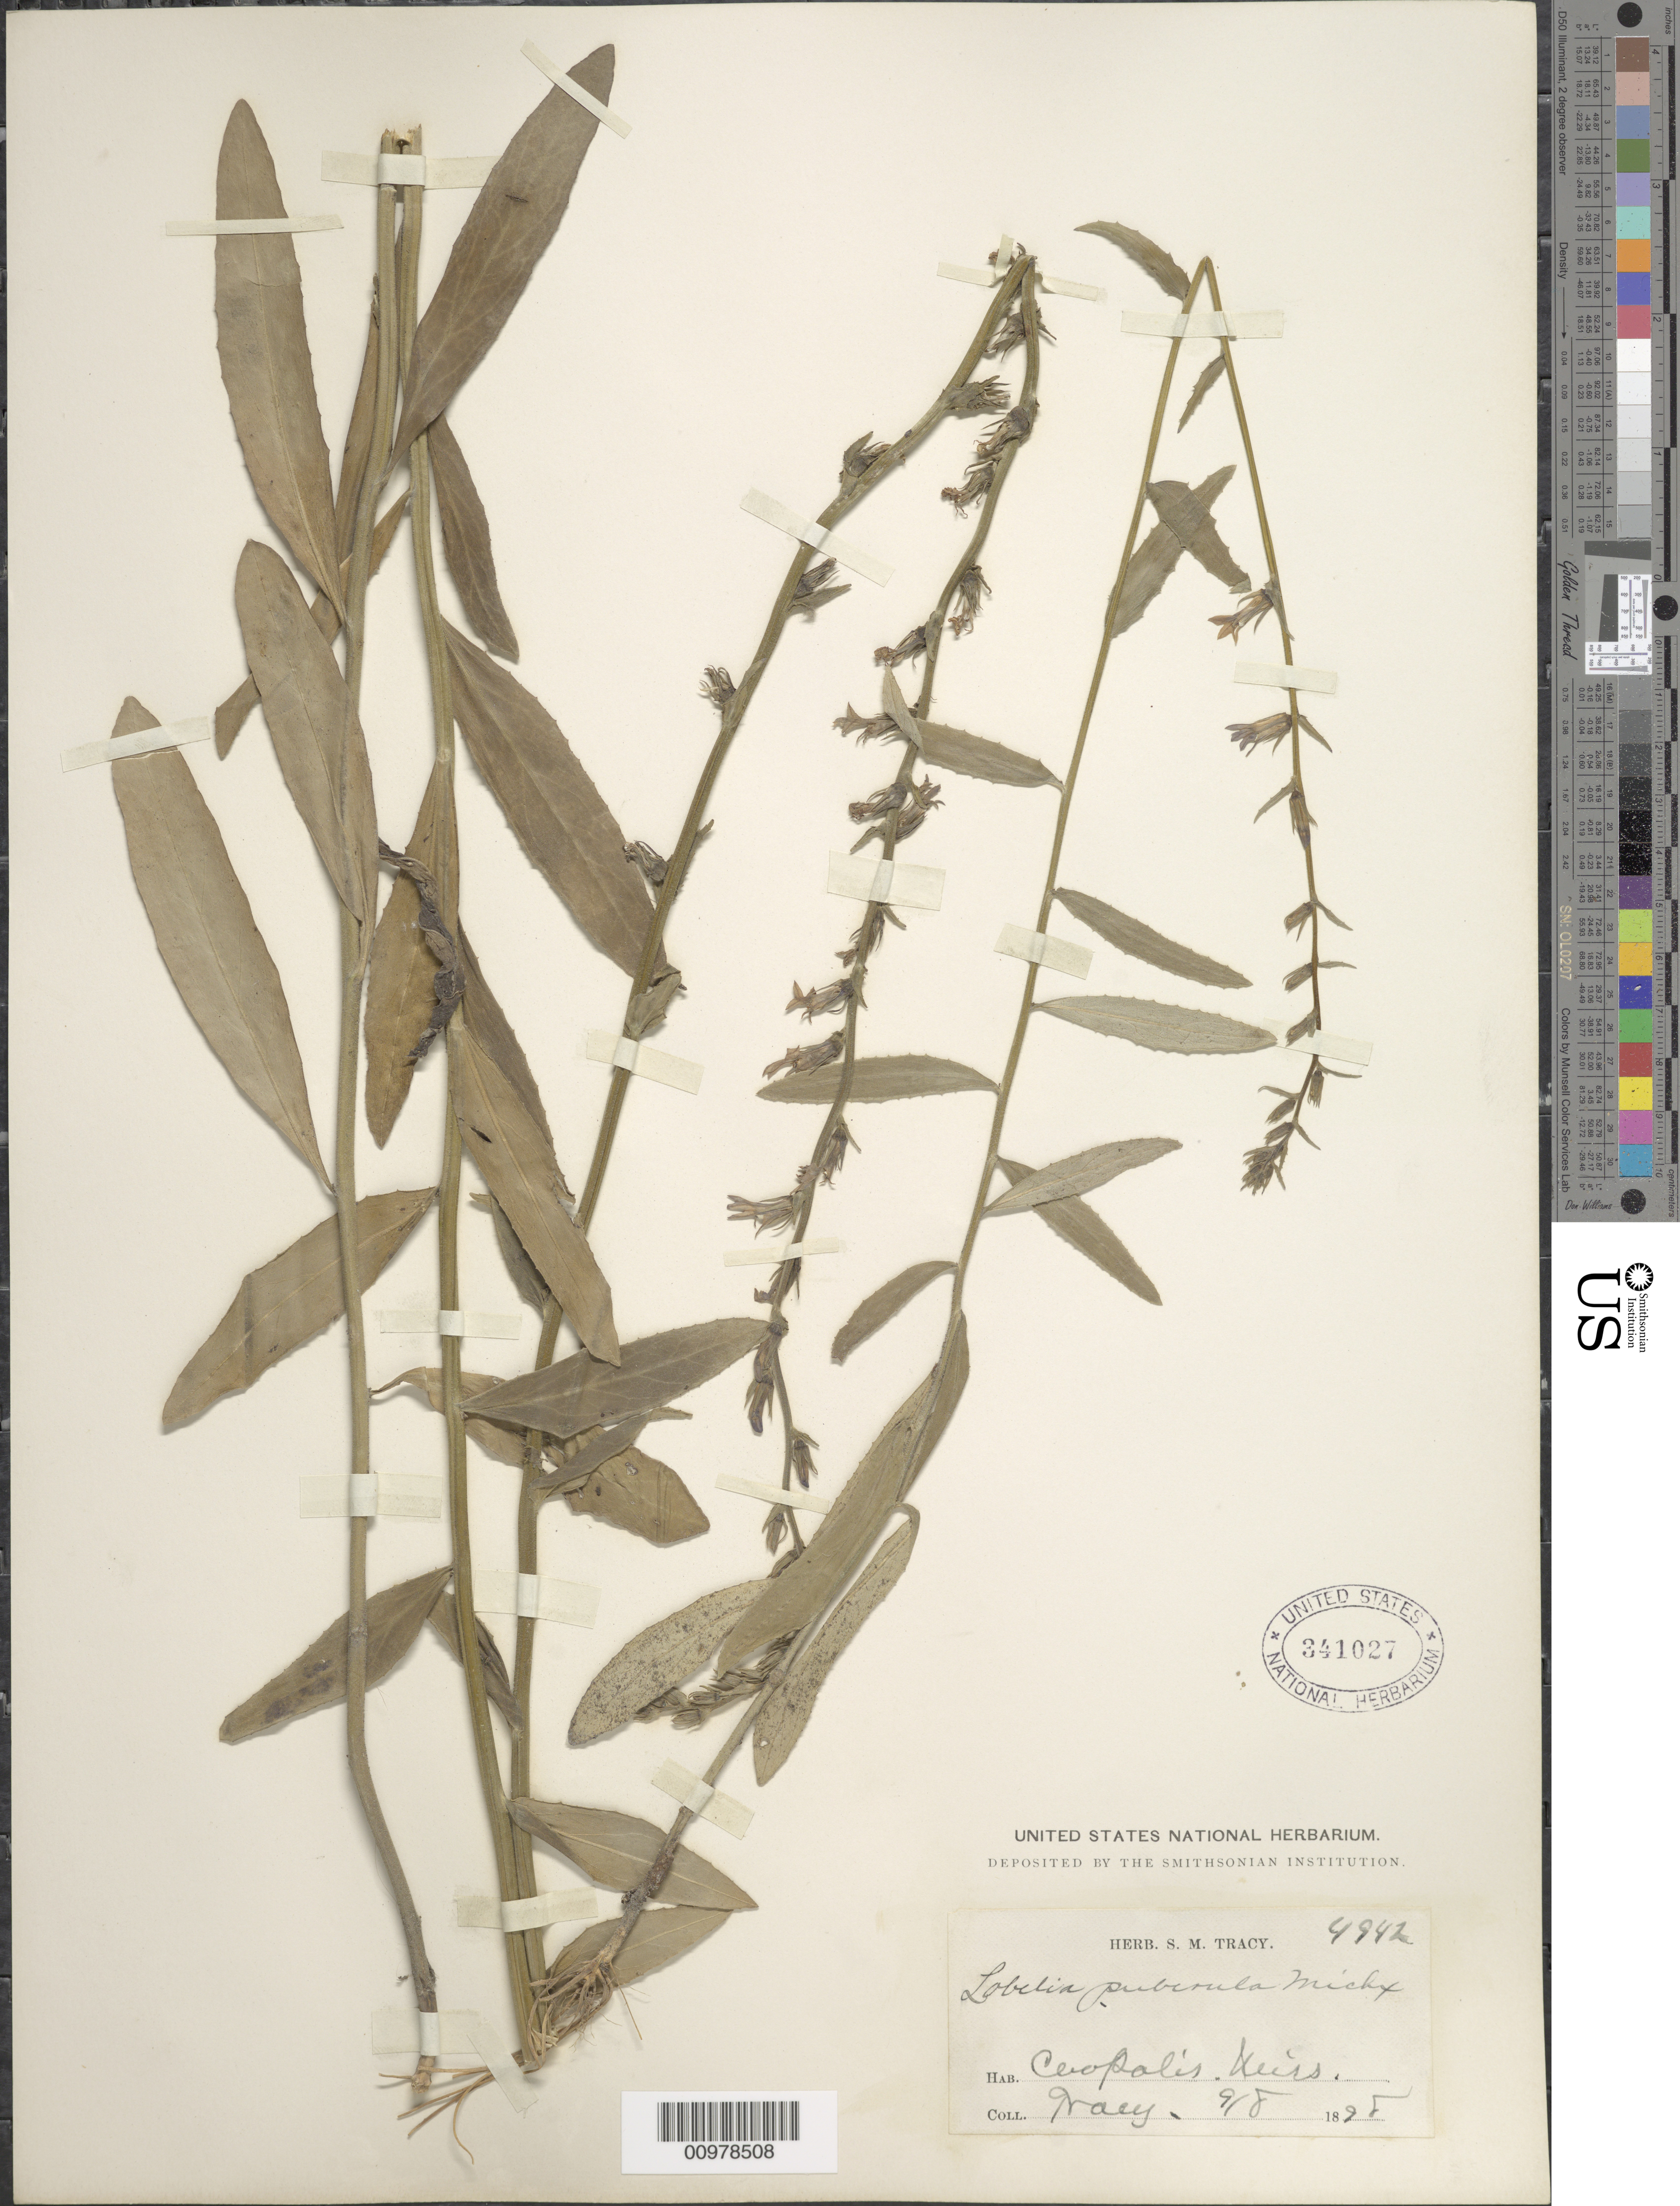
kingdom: Plantae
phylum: Tracheophyta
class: Magnoliopsida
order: Asterales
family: Campanulaceae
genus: Lobelia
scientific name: Lobelia puberula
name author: Michx.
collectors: S. M. Tracy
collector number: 4942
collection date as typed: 08 Sep 1898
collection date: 1898-09-08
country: United States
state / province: Mississippi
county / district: Harrison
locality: Coopolis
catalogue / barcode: US 341027